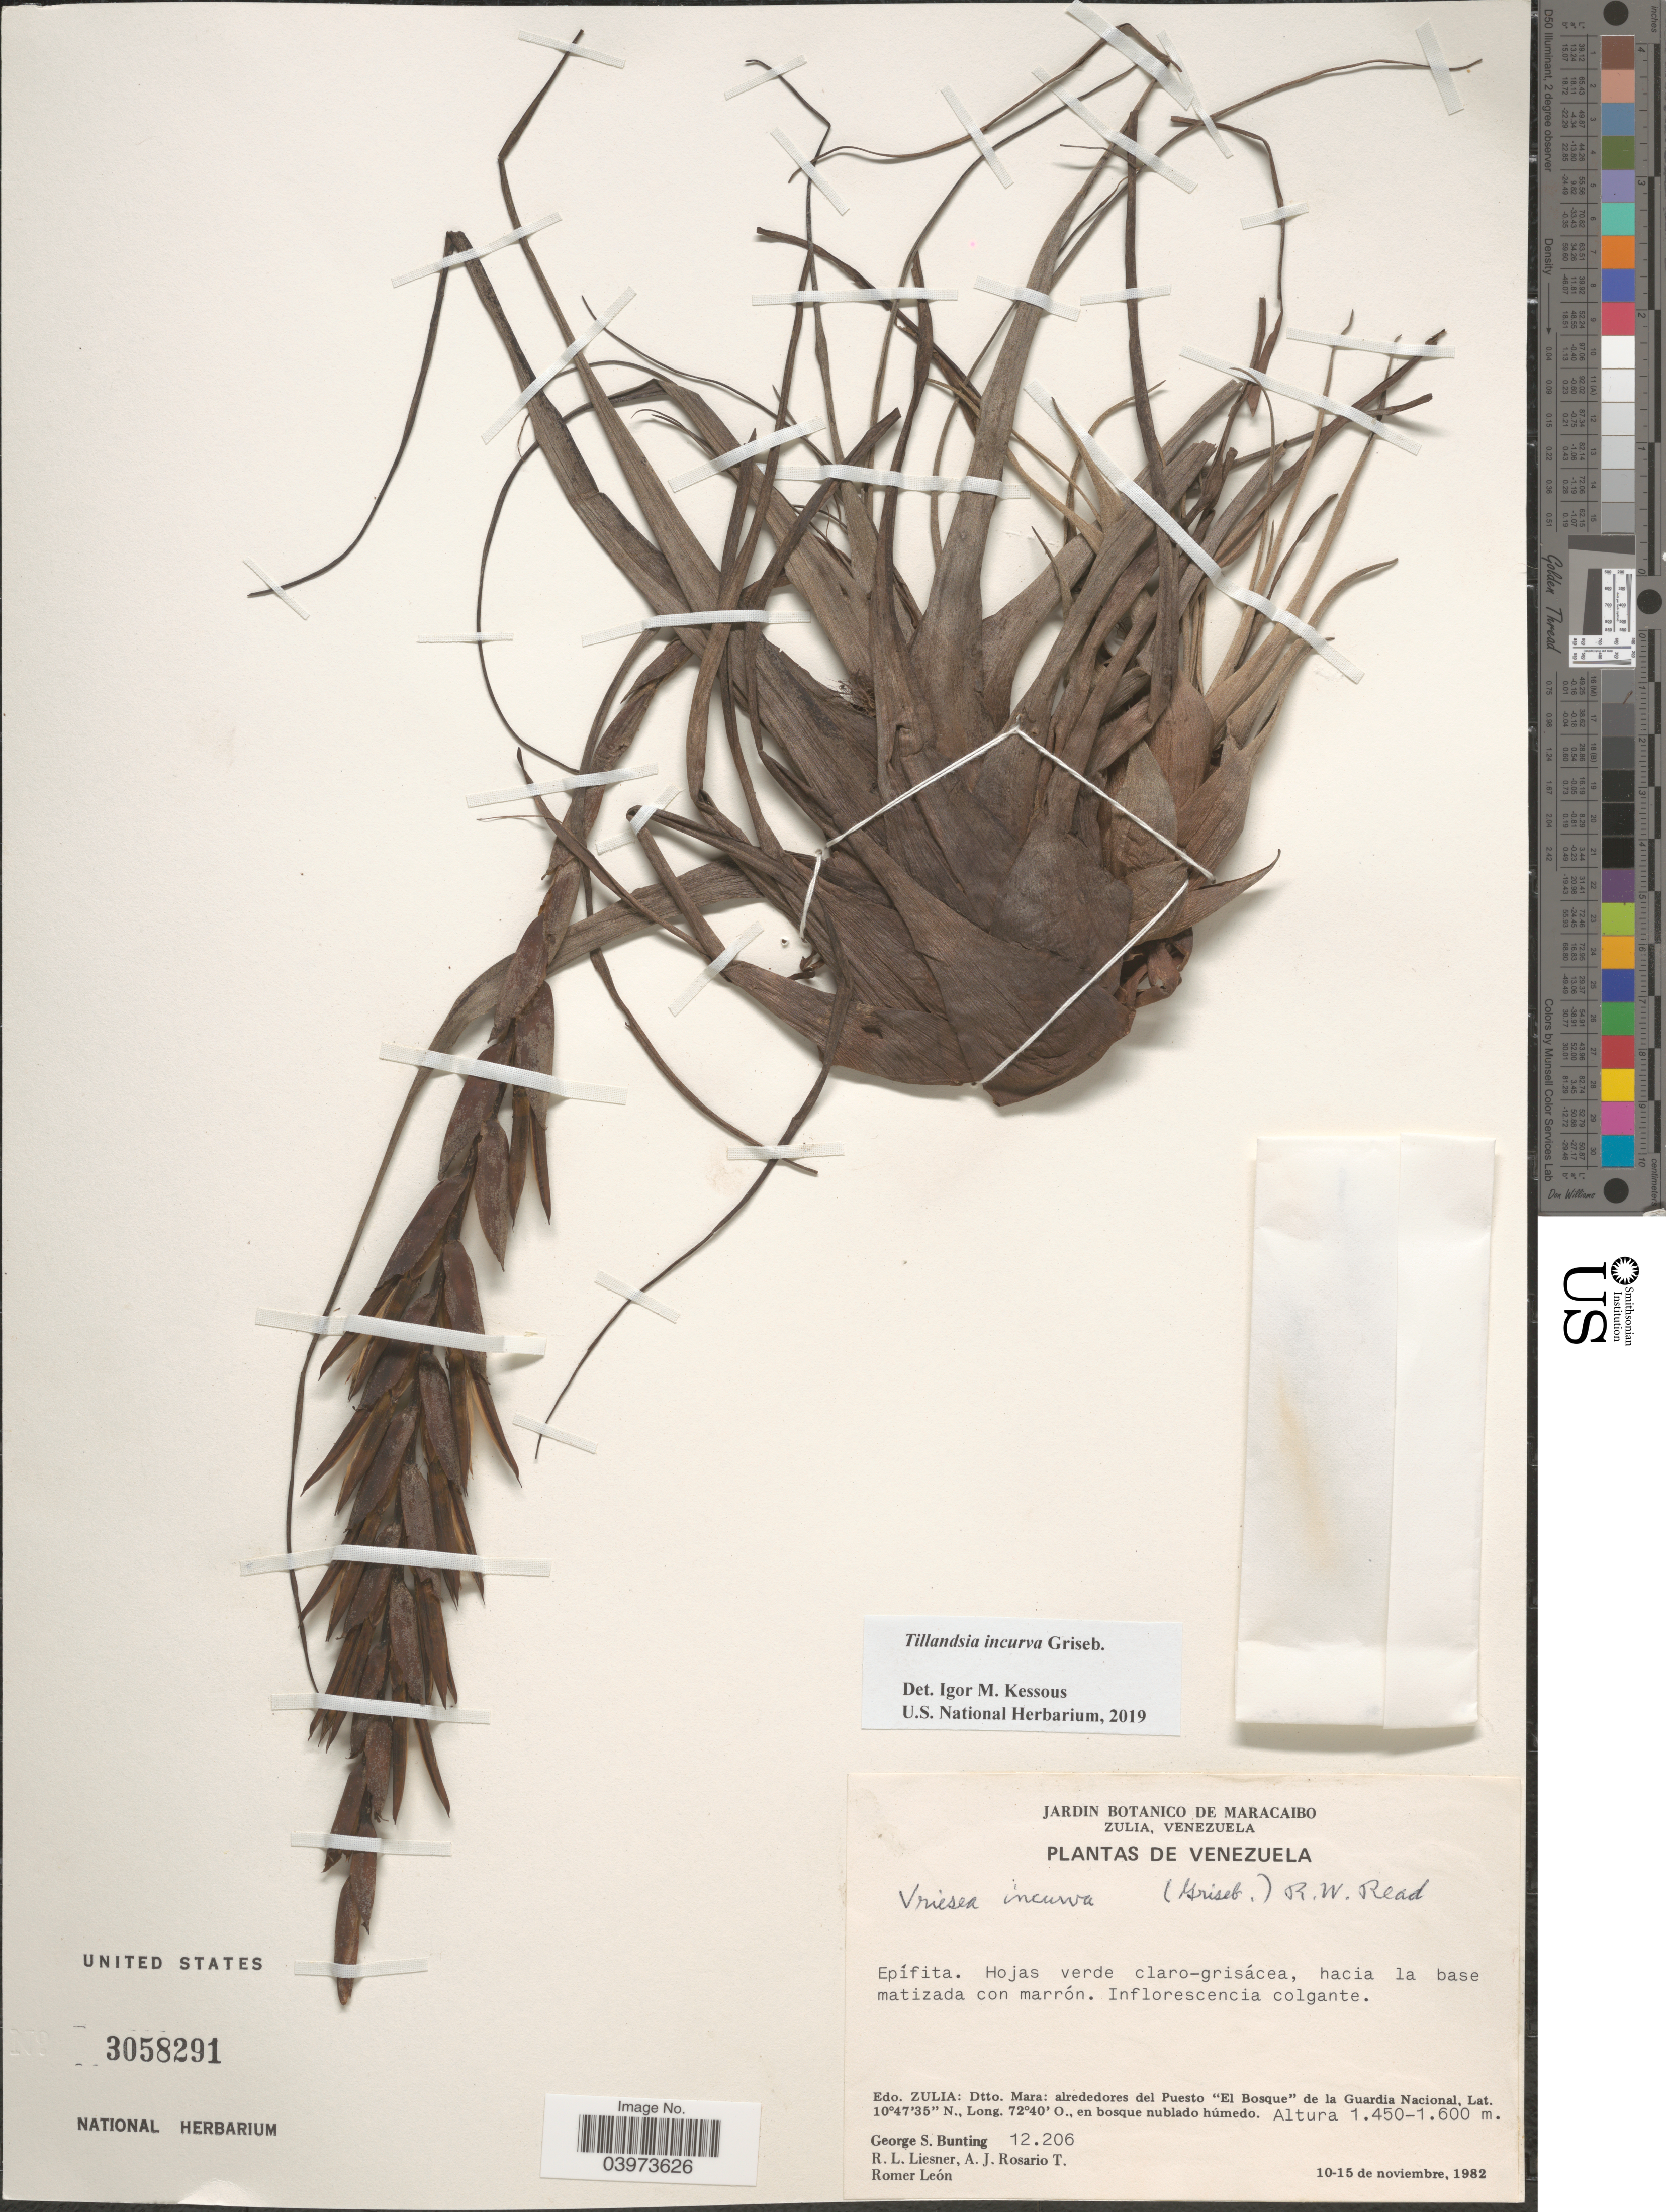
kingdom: Plantae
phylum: Tracheophyta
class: Liliopsida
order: Poales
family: Bromeliaceae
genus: Tillandsia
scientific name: Tillandsia incurva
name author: Griseb.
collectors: G. S. Bunting, R. L. Liesner, A. Rosario T. & R. León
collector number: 12206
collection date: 1982-11-10/1982-11-15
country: Venezuela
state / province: Zulia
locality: Dtto. Mara: alrededores del Puesto "El Bosque" de la Guardia Nacional.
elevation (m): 1450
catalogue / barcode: US 3058291